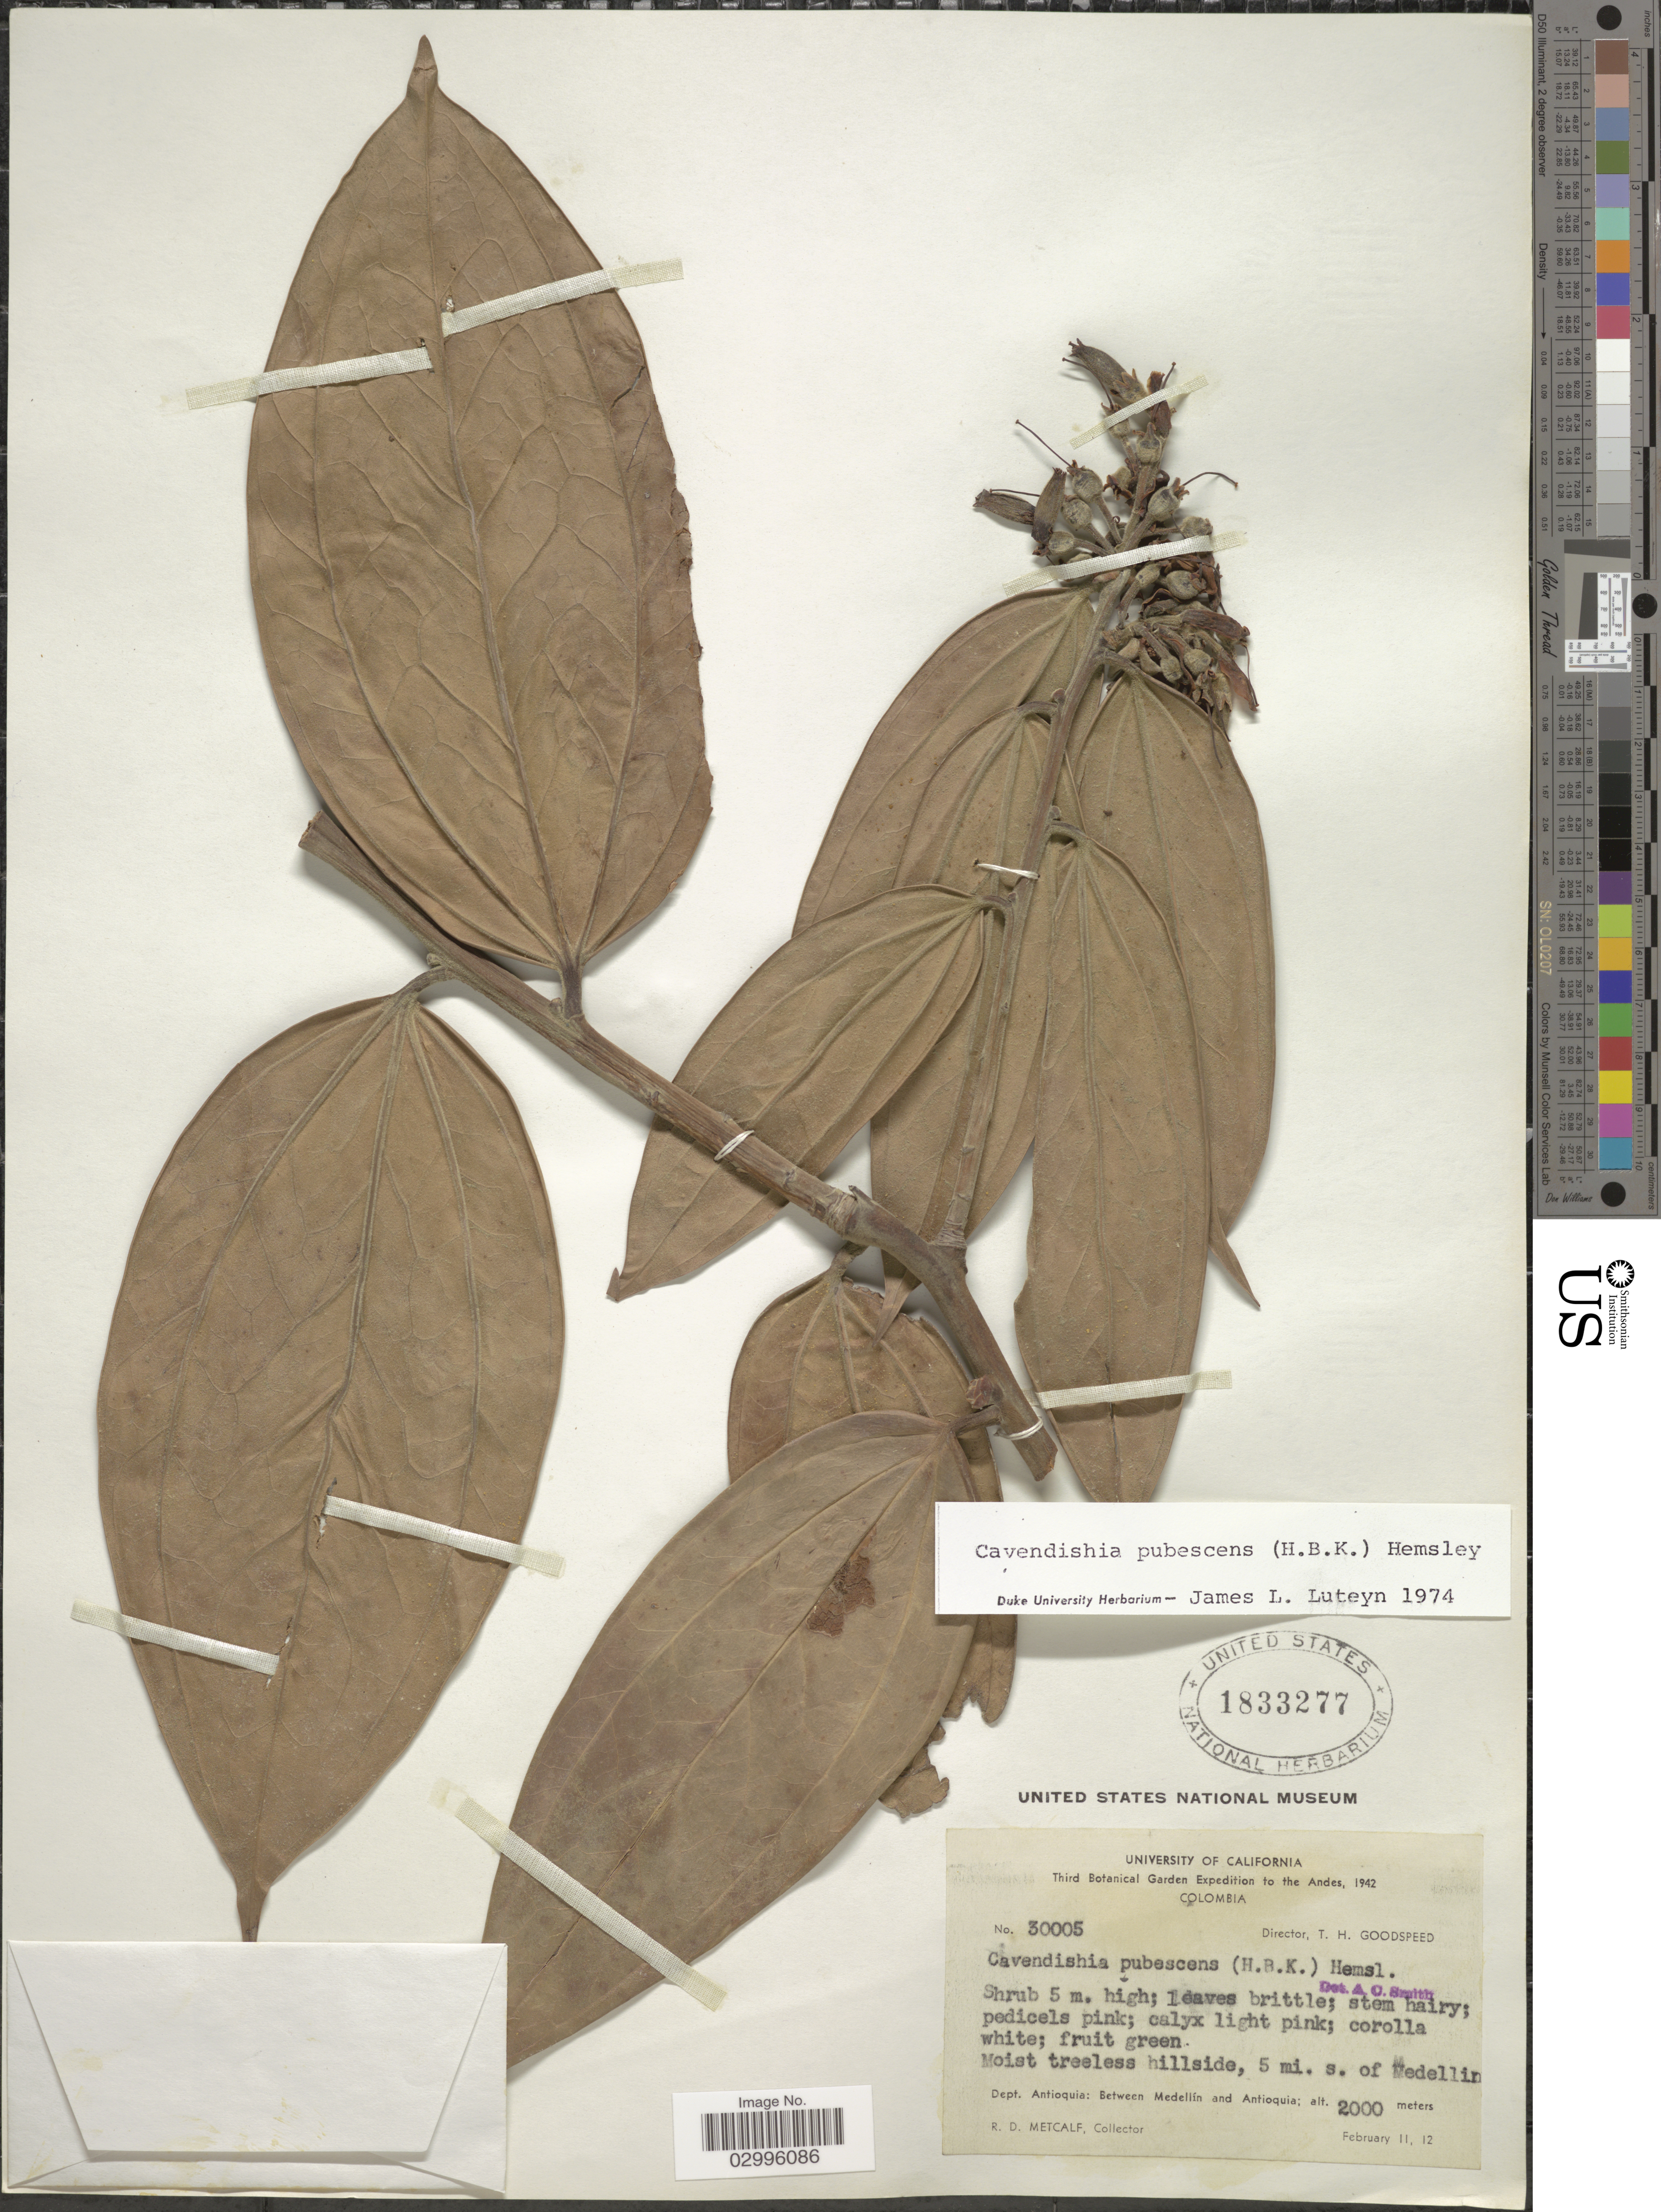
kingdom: Plantae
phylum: Tracheophyta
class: Magnoliopsida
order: Ericales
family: Ericaceae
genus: Cavendishia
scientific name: Cavendishia pubescens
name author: (Kunth) Hemsl.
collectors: R. D. Metcalf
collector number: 30005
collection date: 1942-02-11/1942-02-12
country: Colombia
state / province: Antioquia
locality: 5 mi. s. of Medellin. Dept. Antioquia: Between Medellín and Antioquia.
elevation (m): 2000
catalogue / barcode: US 1833277